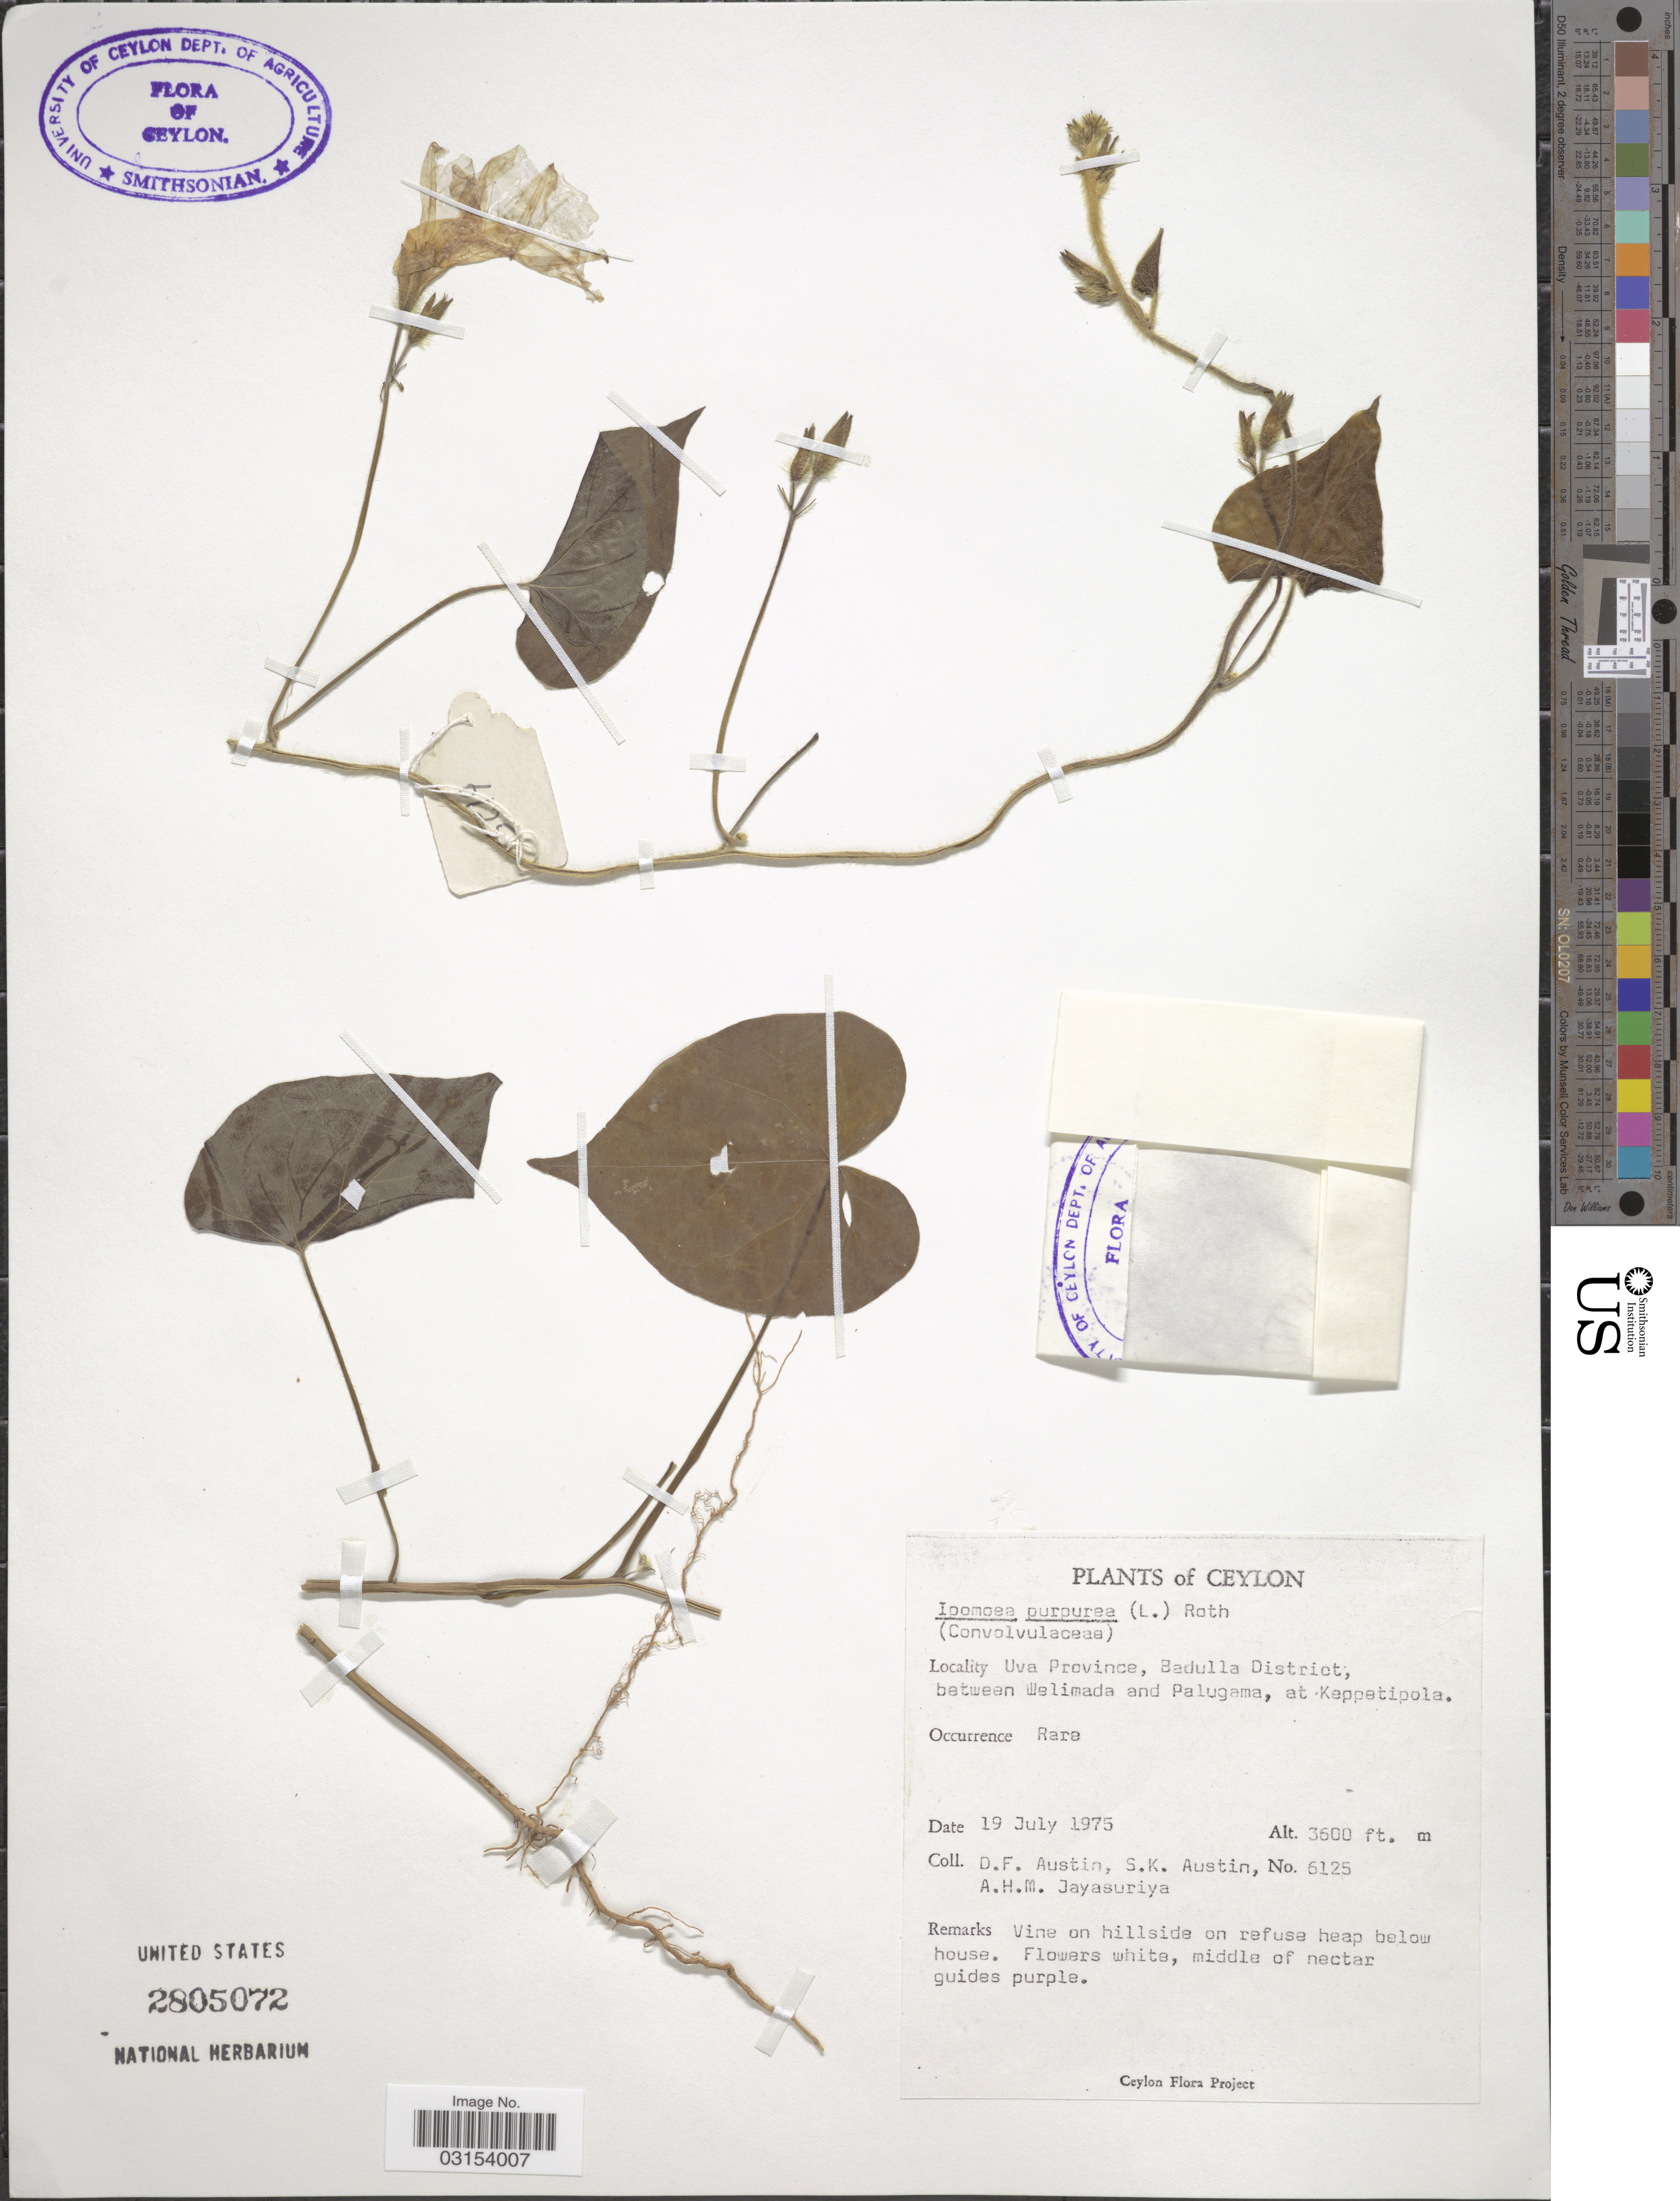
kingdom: Plantae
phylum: Tracheophyta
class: Magnoliopsida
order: Solanales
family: Convolvulaceae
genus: Ipomoea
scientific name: Ipomoea purpurea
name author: (L.) Roth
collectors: D. Austin, S. Austin & A. H. Jayasuriya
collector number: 6125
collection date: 1975-07-19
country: Sri Lanka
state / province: Uva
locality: Ceylon. Badulla District, between Welimada and Palugama, at Keppetipola.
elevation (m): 1097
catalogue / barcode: US 2805072